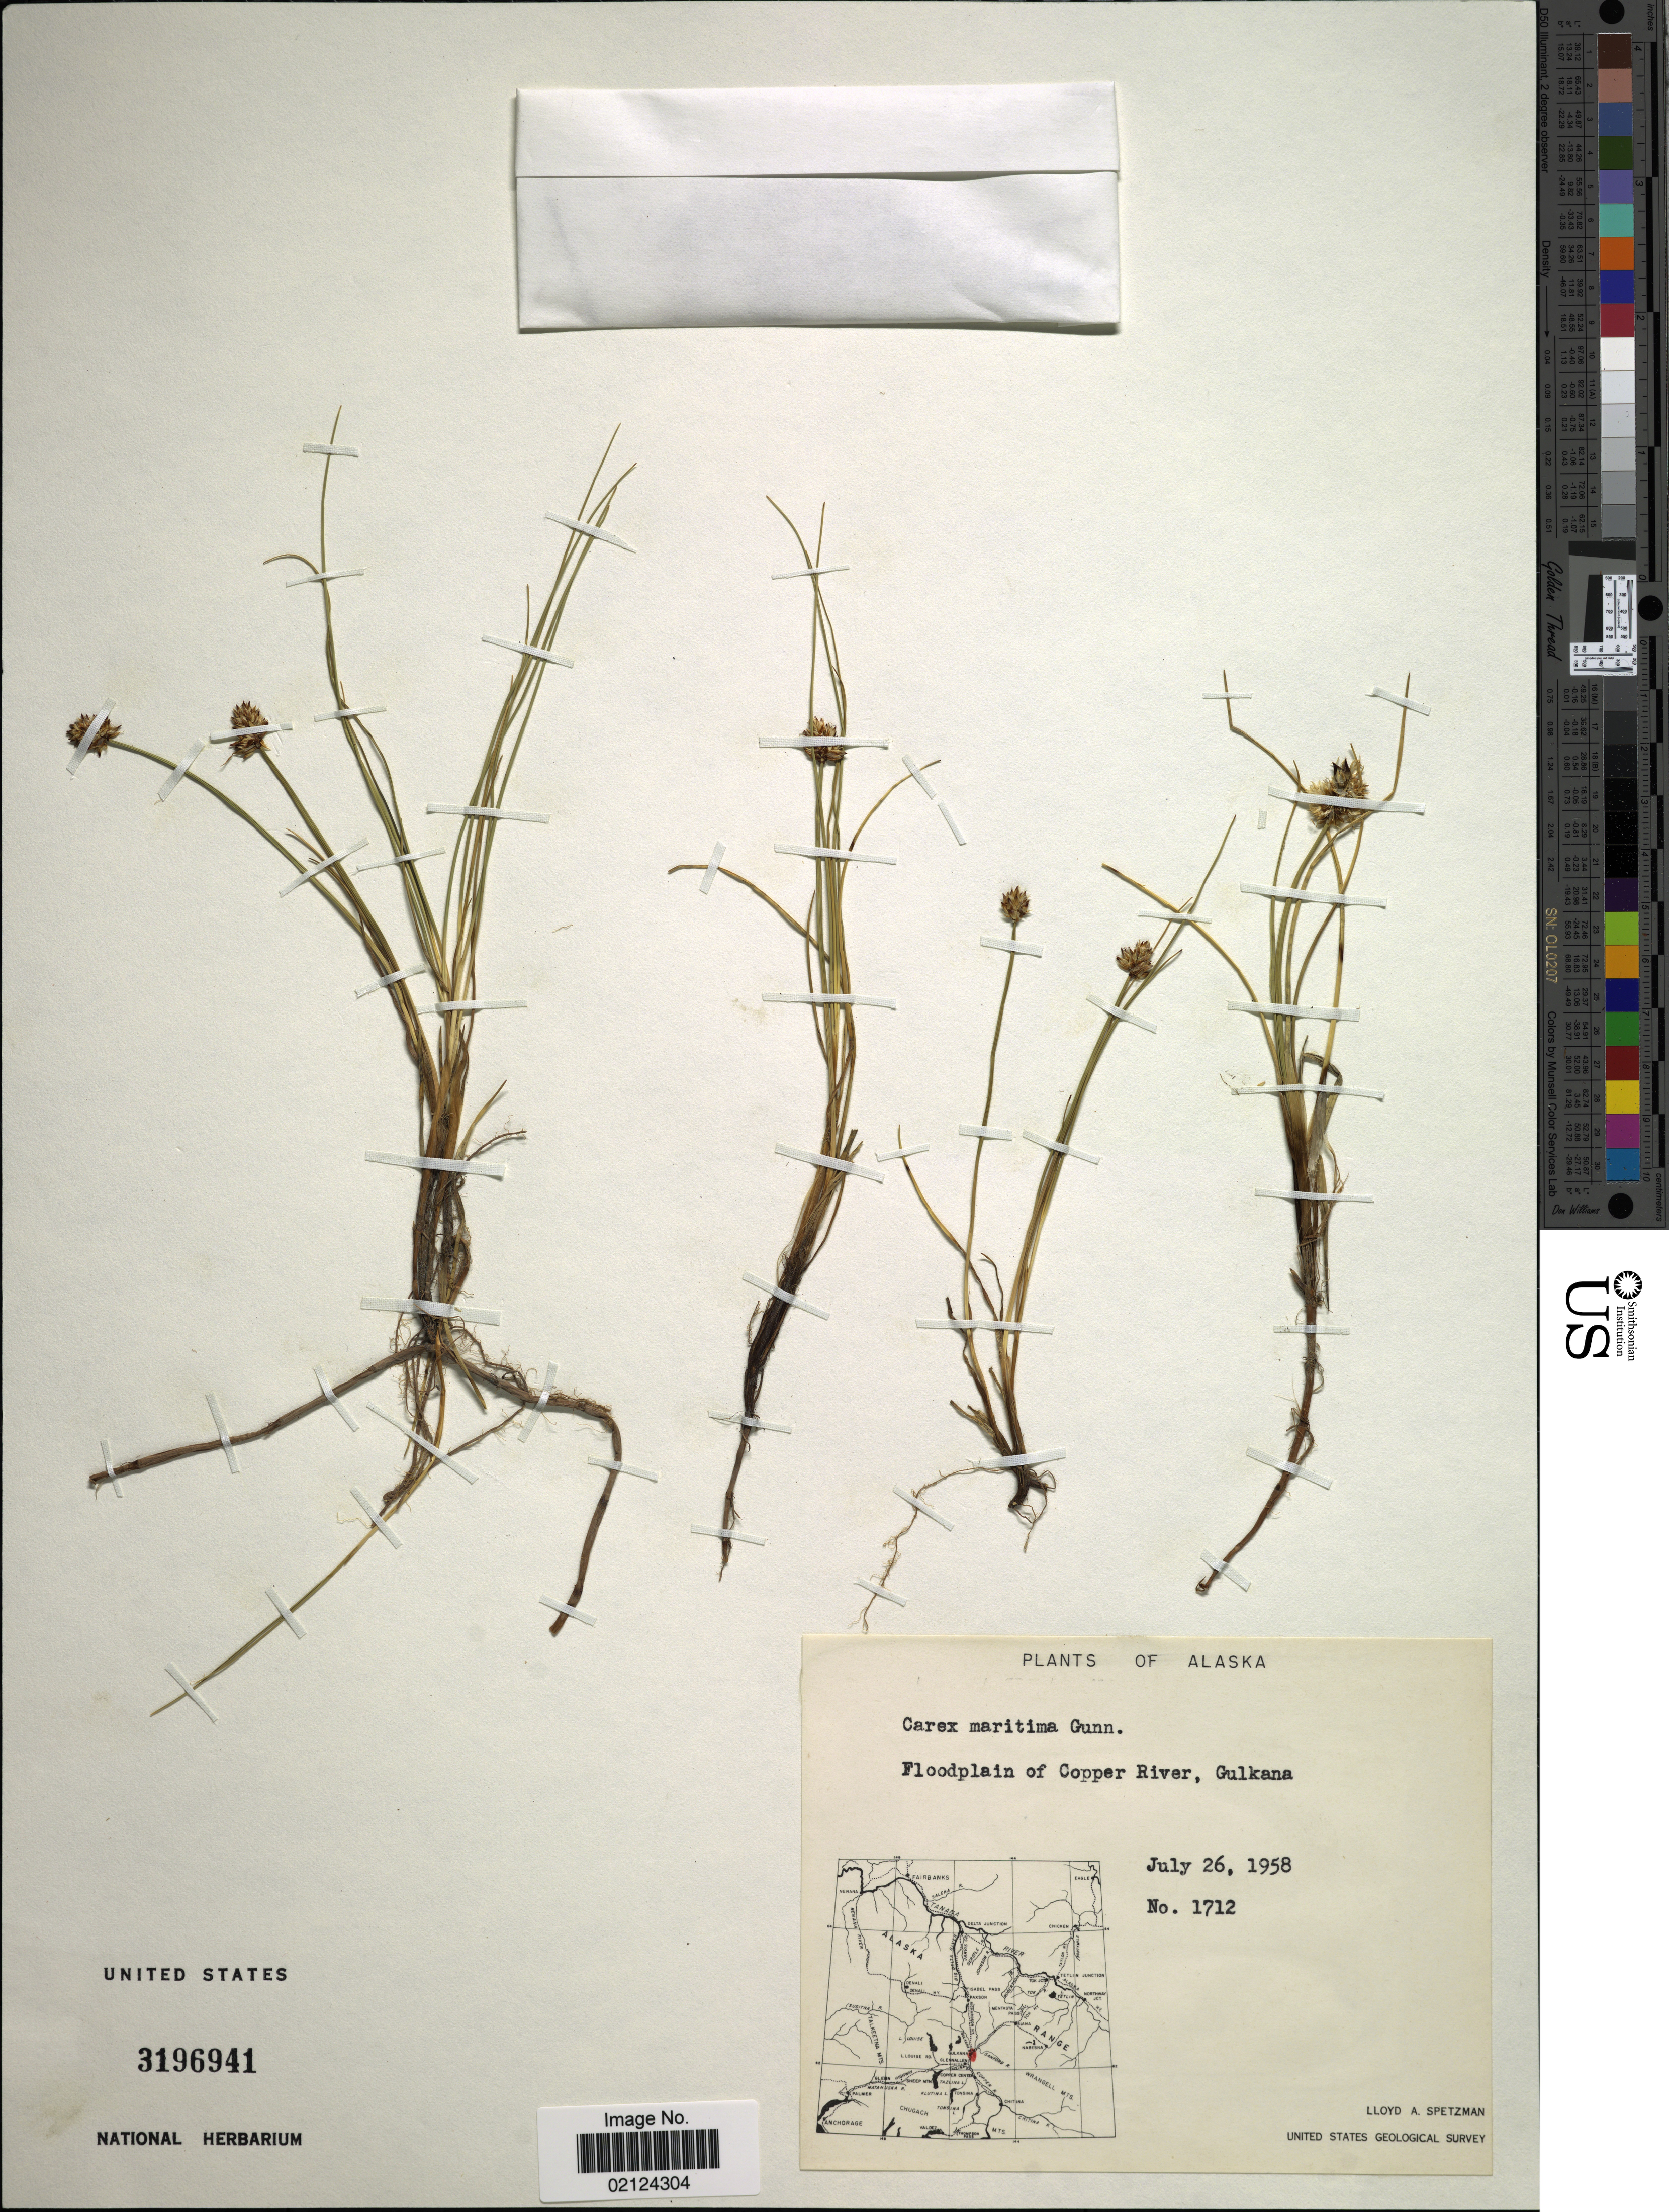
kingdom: Plantae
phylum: Tracheophyta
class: Liliopsida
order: Poales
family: Cyperaceae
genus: Carex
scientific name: Carex maritima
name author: Gunnerus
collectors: L. Spetzman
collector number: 1712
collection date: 1958-07-26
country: United States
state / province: Alaska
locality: Floodplain of Copper River, Gulkana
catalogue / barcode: US 3196941